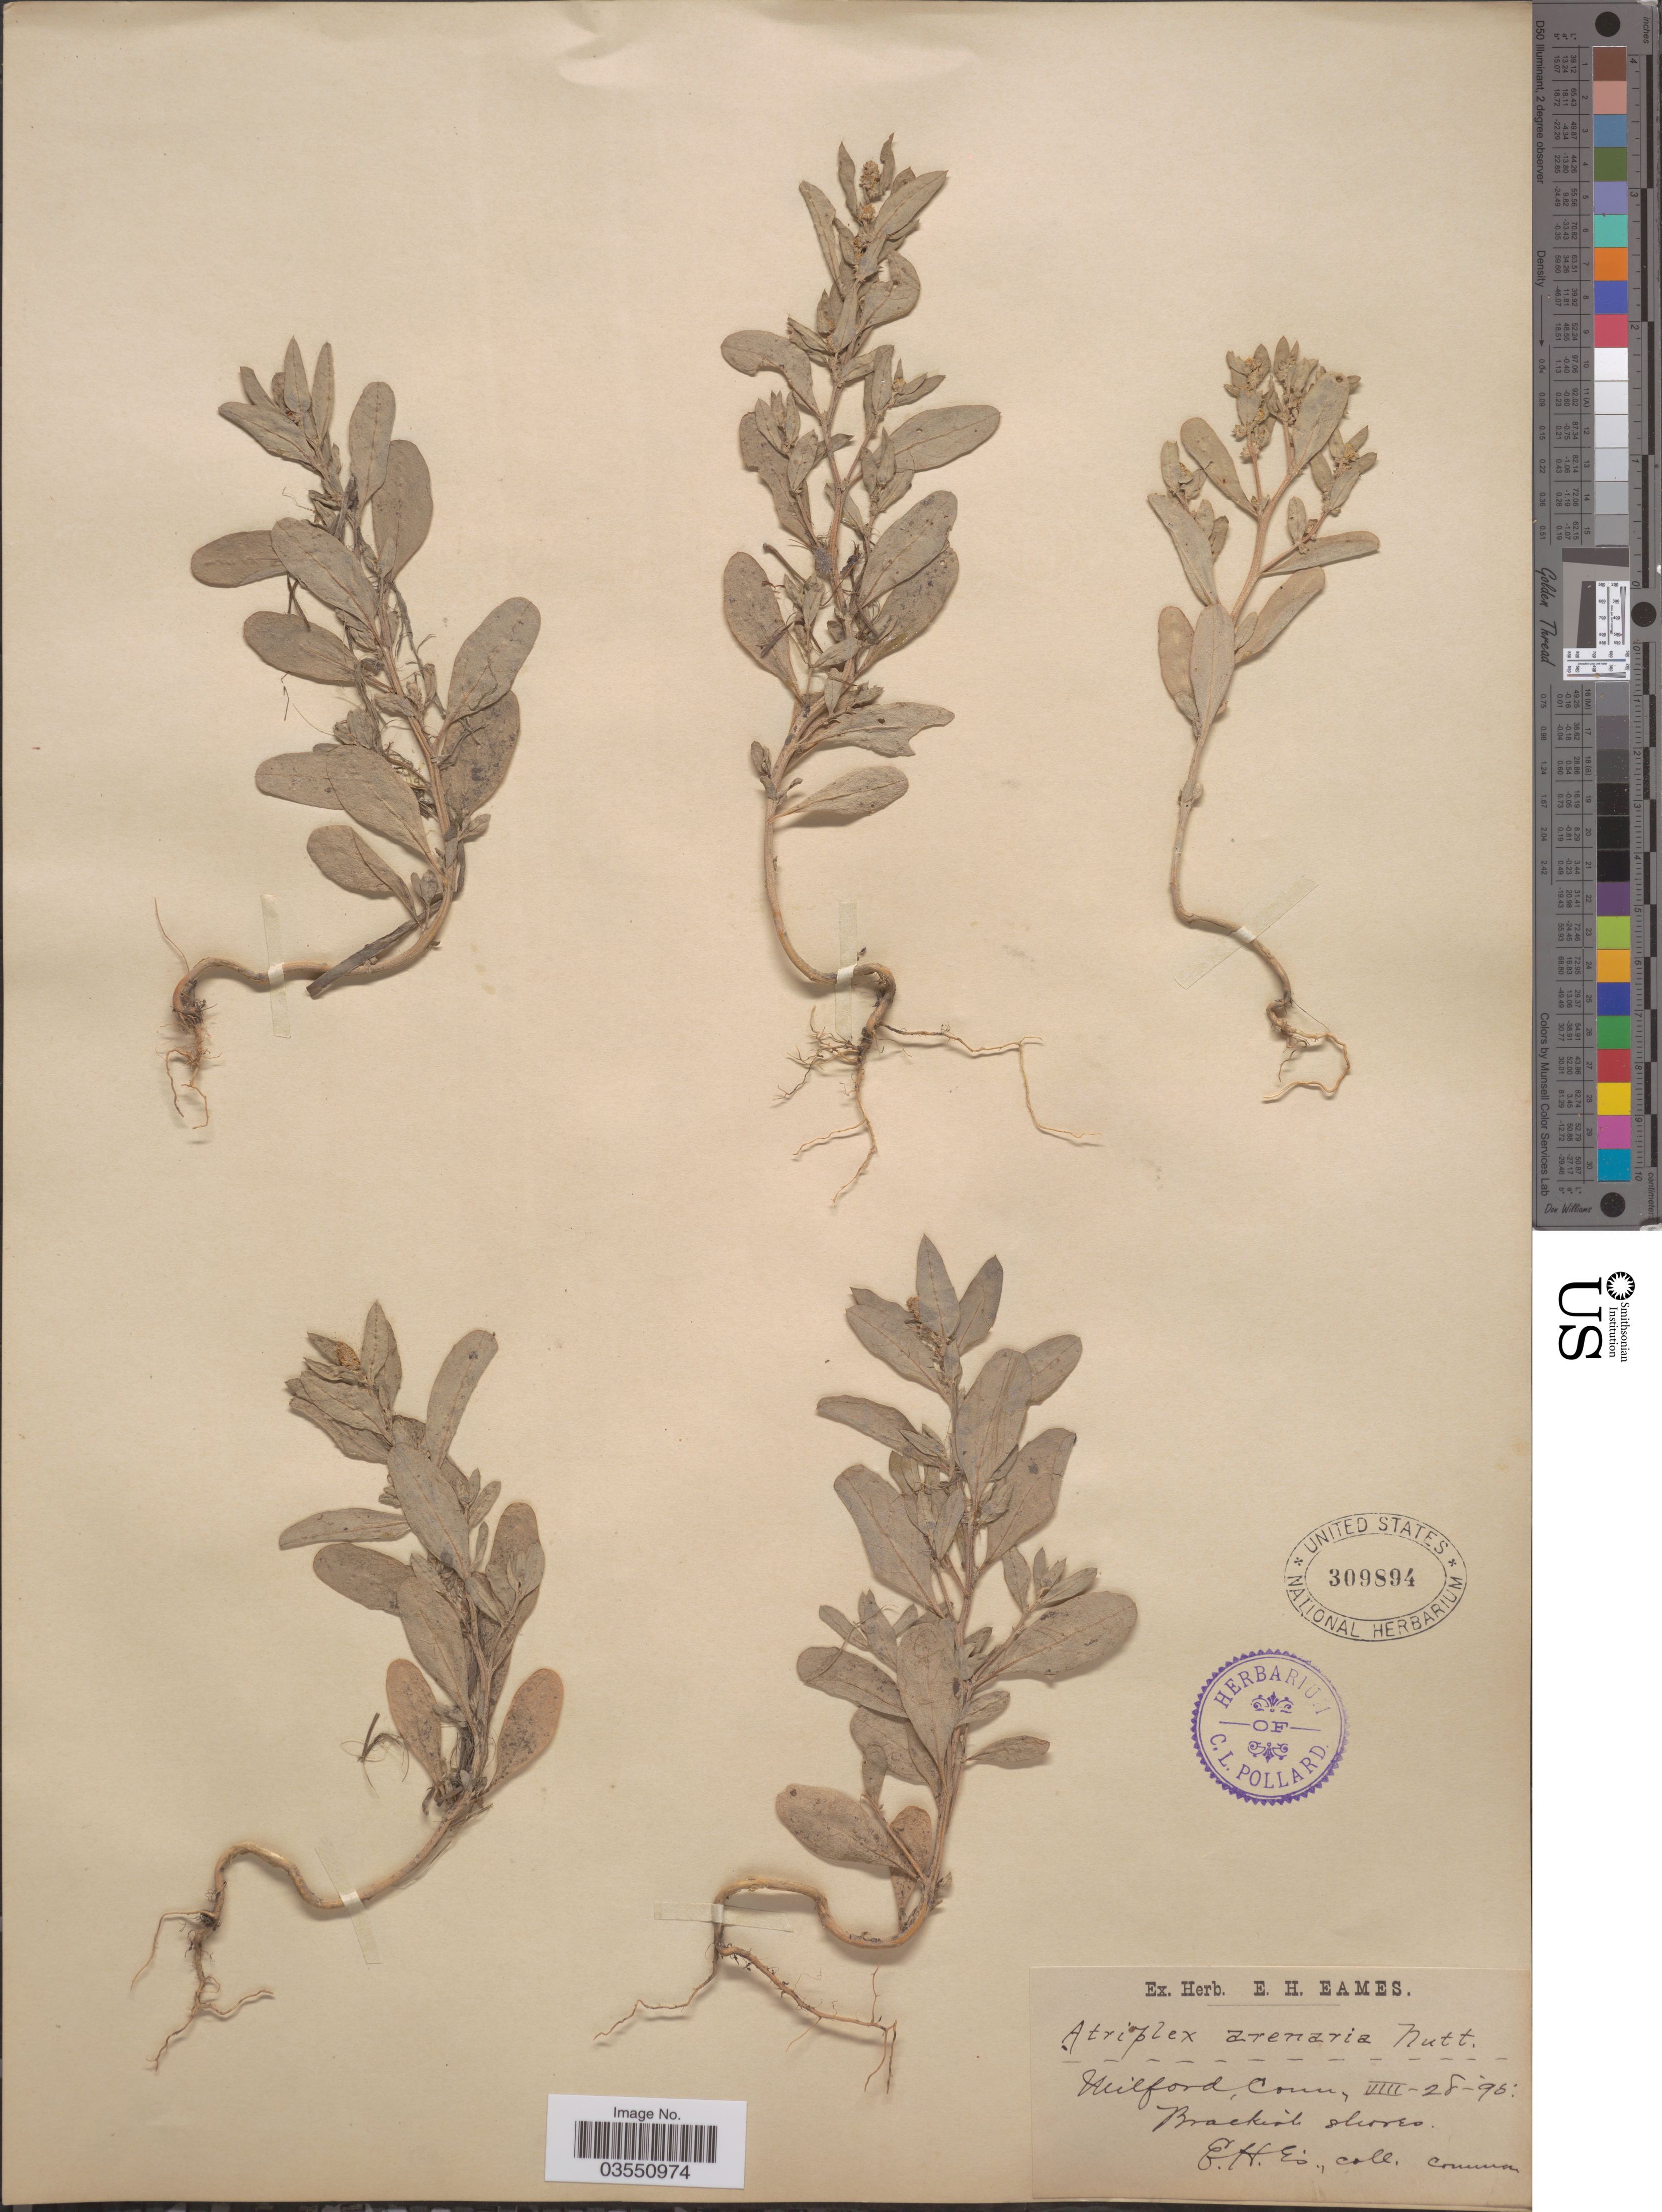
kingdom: Plantae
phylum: Tracheophyta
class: Magnoliopsida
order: Caryophyllales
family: Amaranthaceae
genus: Atriplex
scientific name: Atriplex arenaria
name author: Nutt.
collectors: E. H. Eames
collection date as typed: Transcribed d/m/y: 28/8/95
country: United States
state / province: Connecticut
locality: Milford.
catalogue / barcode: US 309894